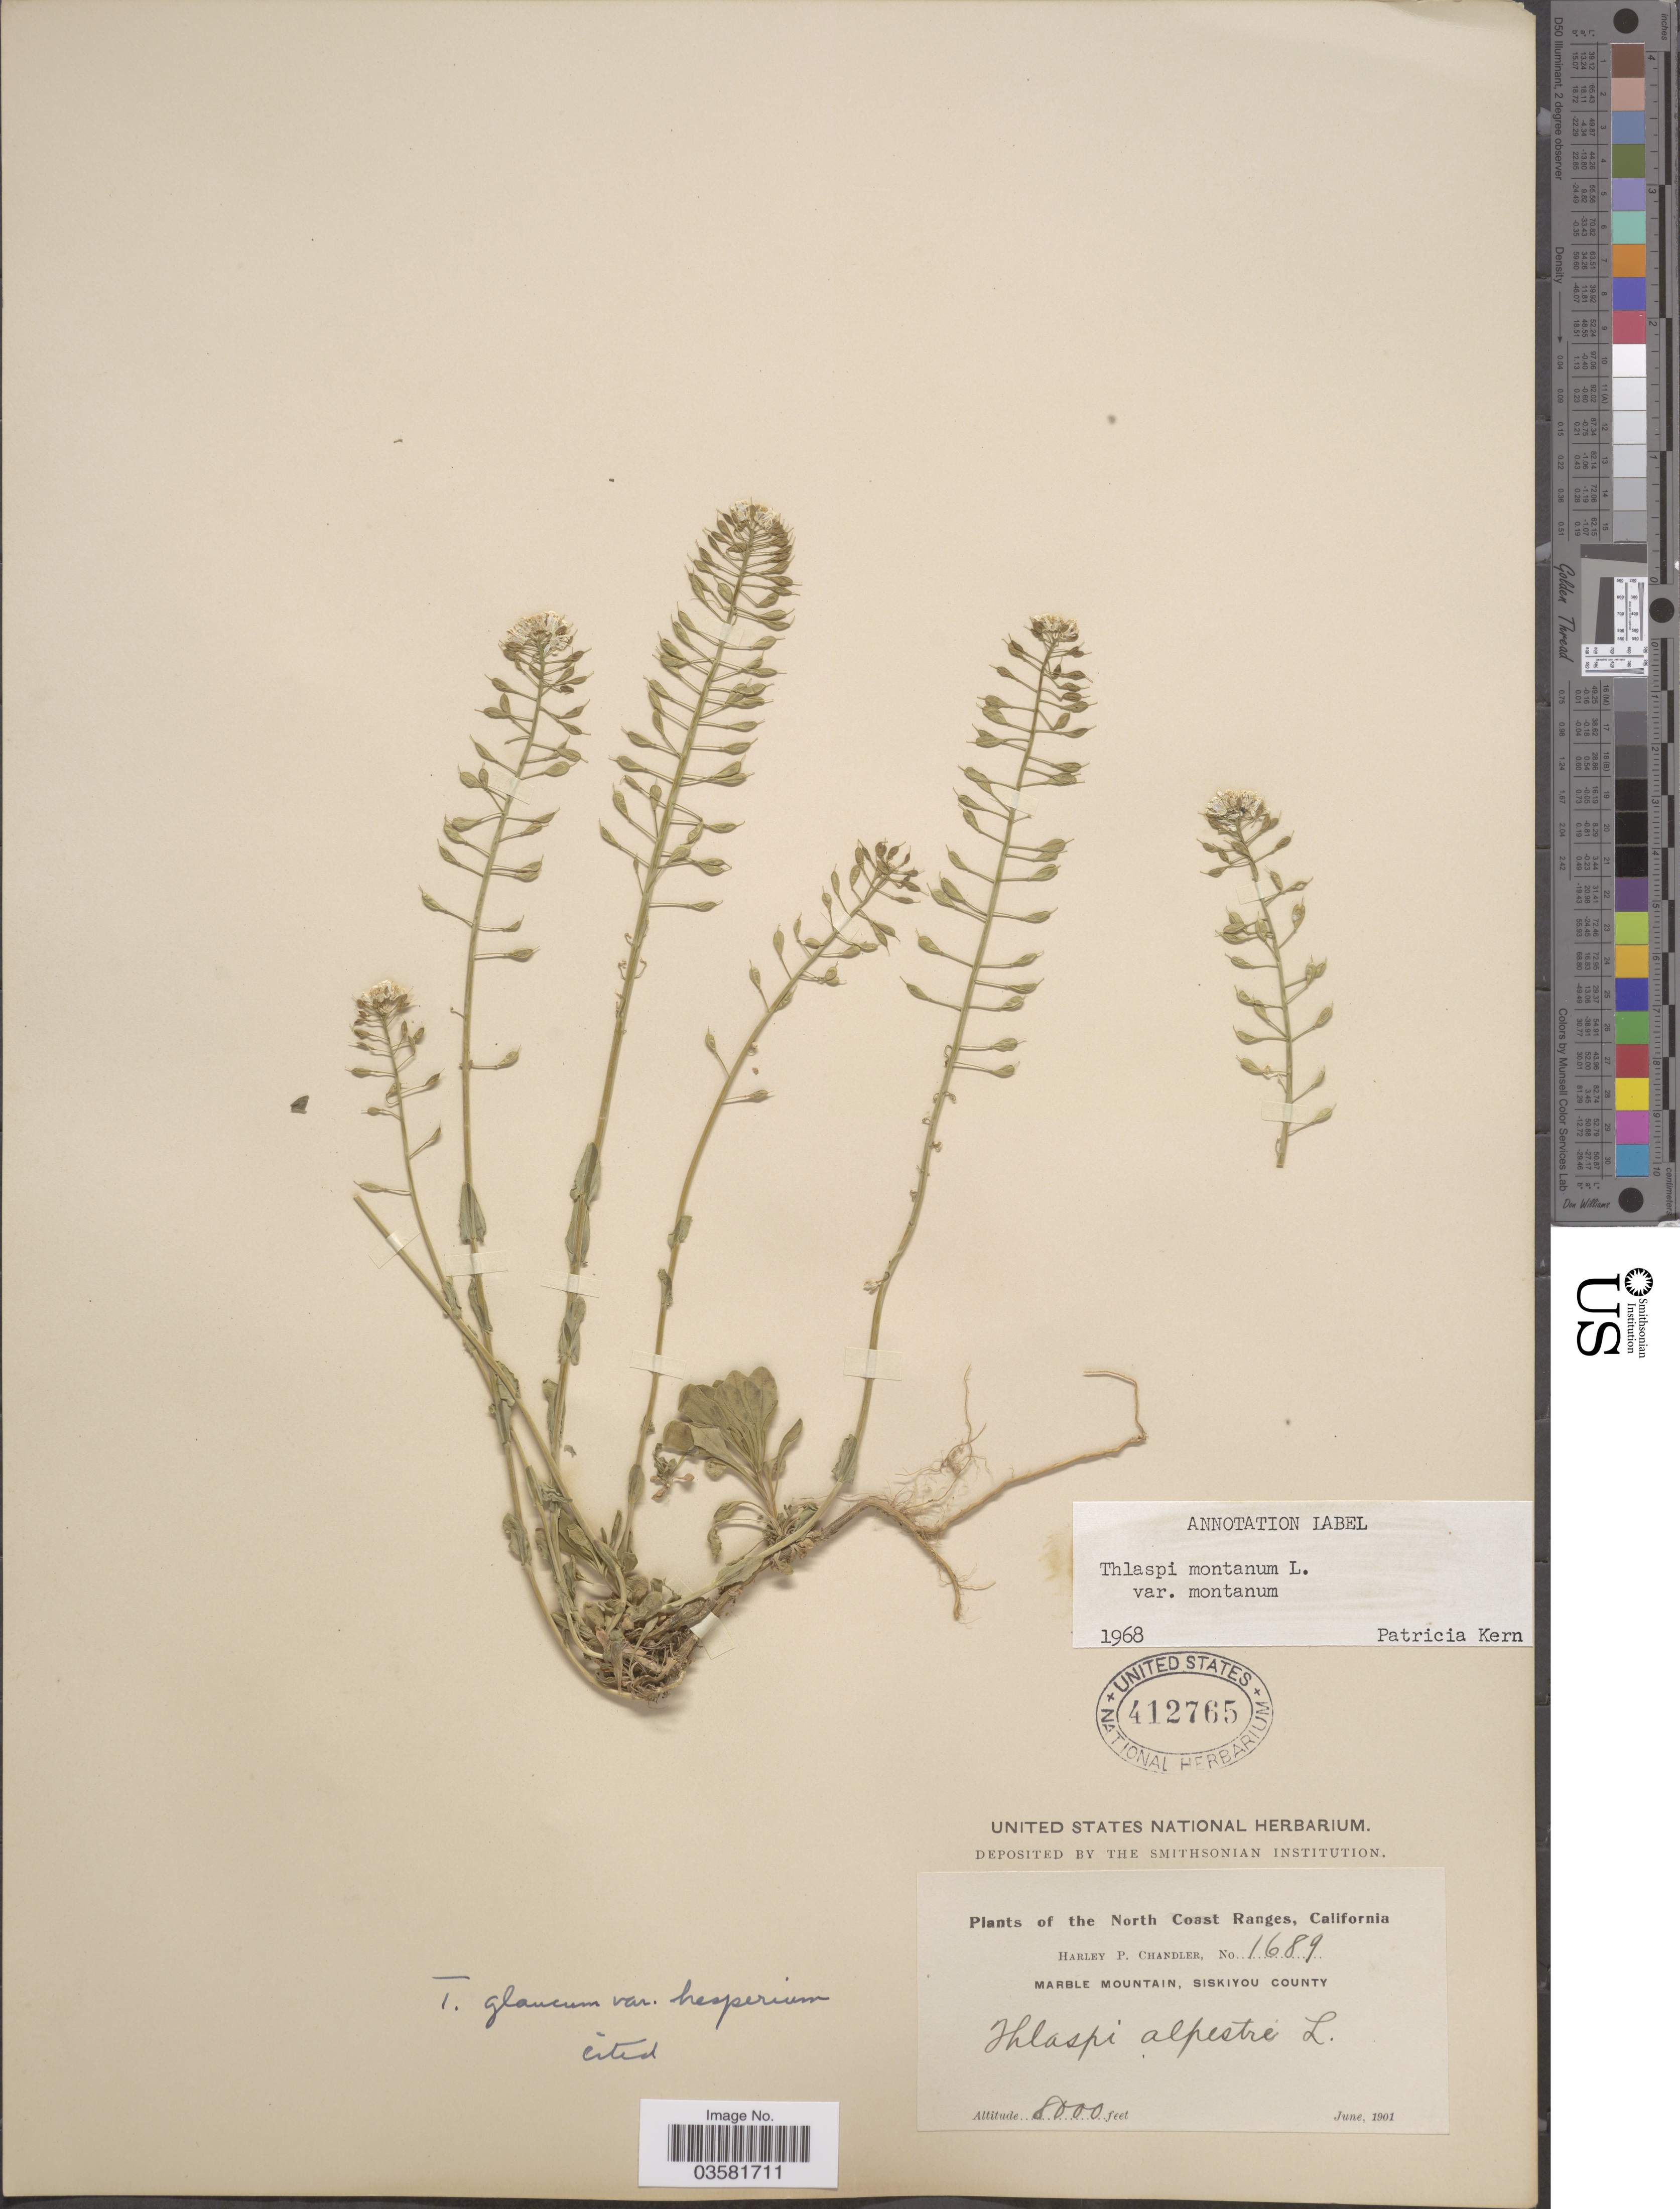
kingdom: Plantae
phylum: Tracheophyta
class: Magnoliopsida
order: Brassicales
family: Brassicaceae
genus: Thlaspi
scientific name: Thlaspi montanum var. montanum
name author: L.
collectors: H. Chandler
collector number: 1689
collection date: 1901-06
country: United States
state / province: California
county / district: Siskiyou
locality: North Coast Ranges. Marble Mountain, Siskiyou County.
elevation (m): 2438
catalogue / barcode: US 412765